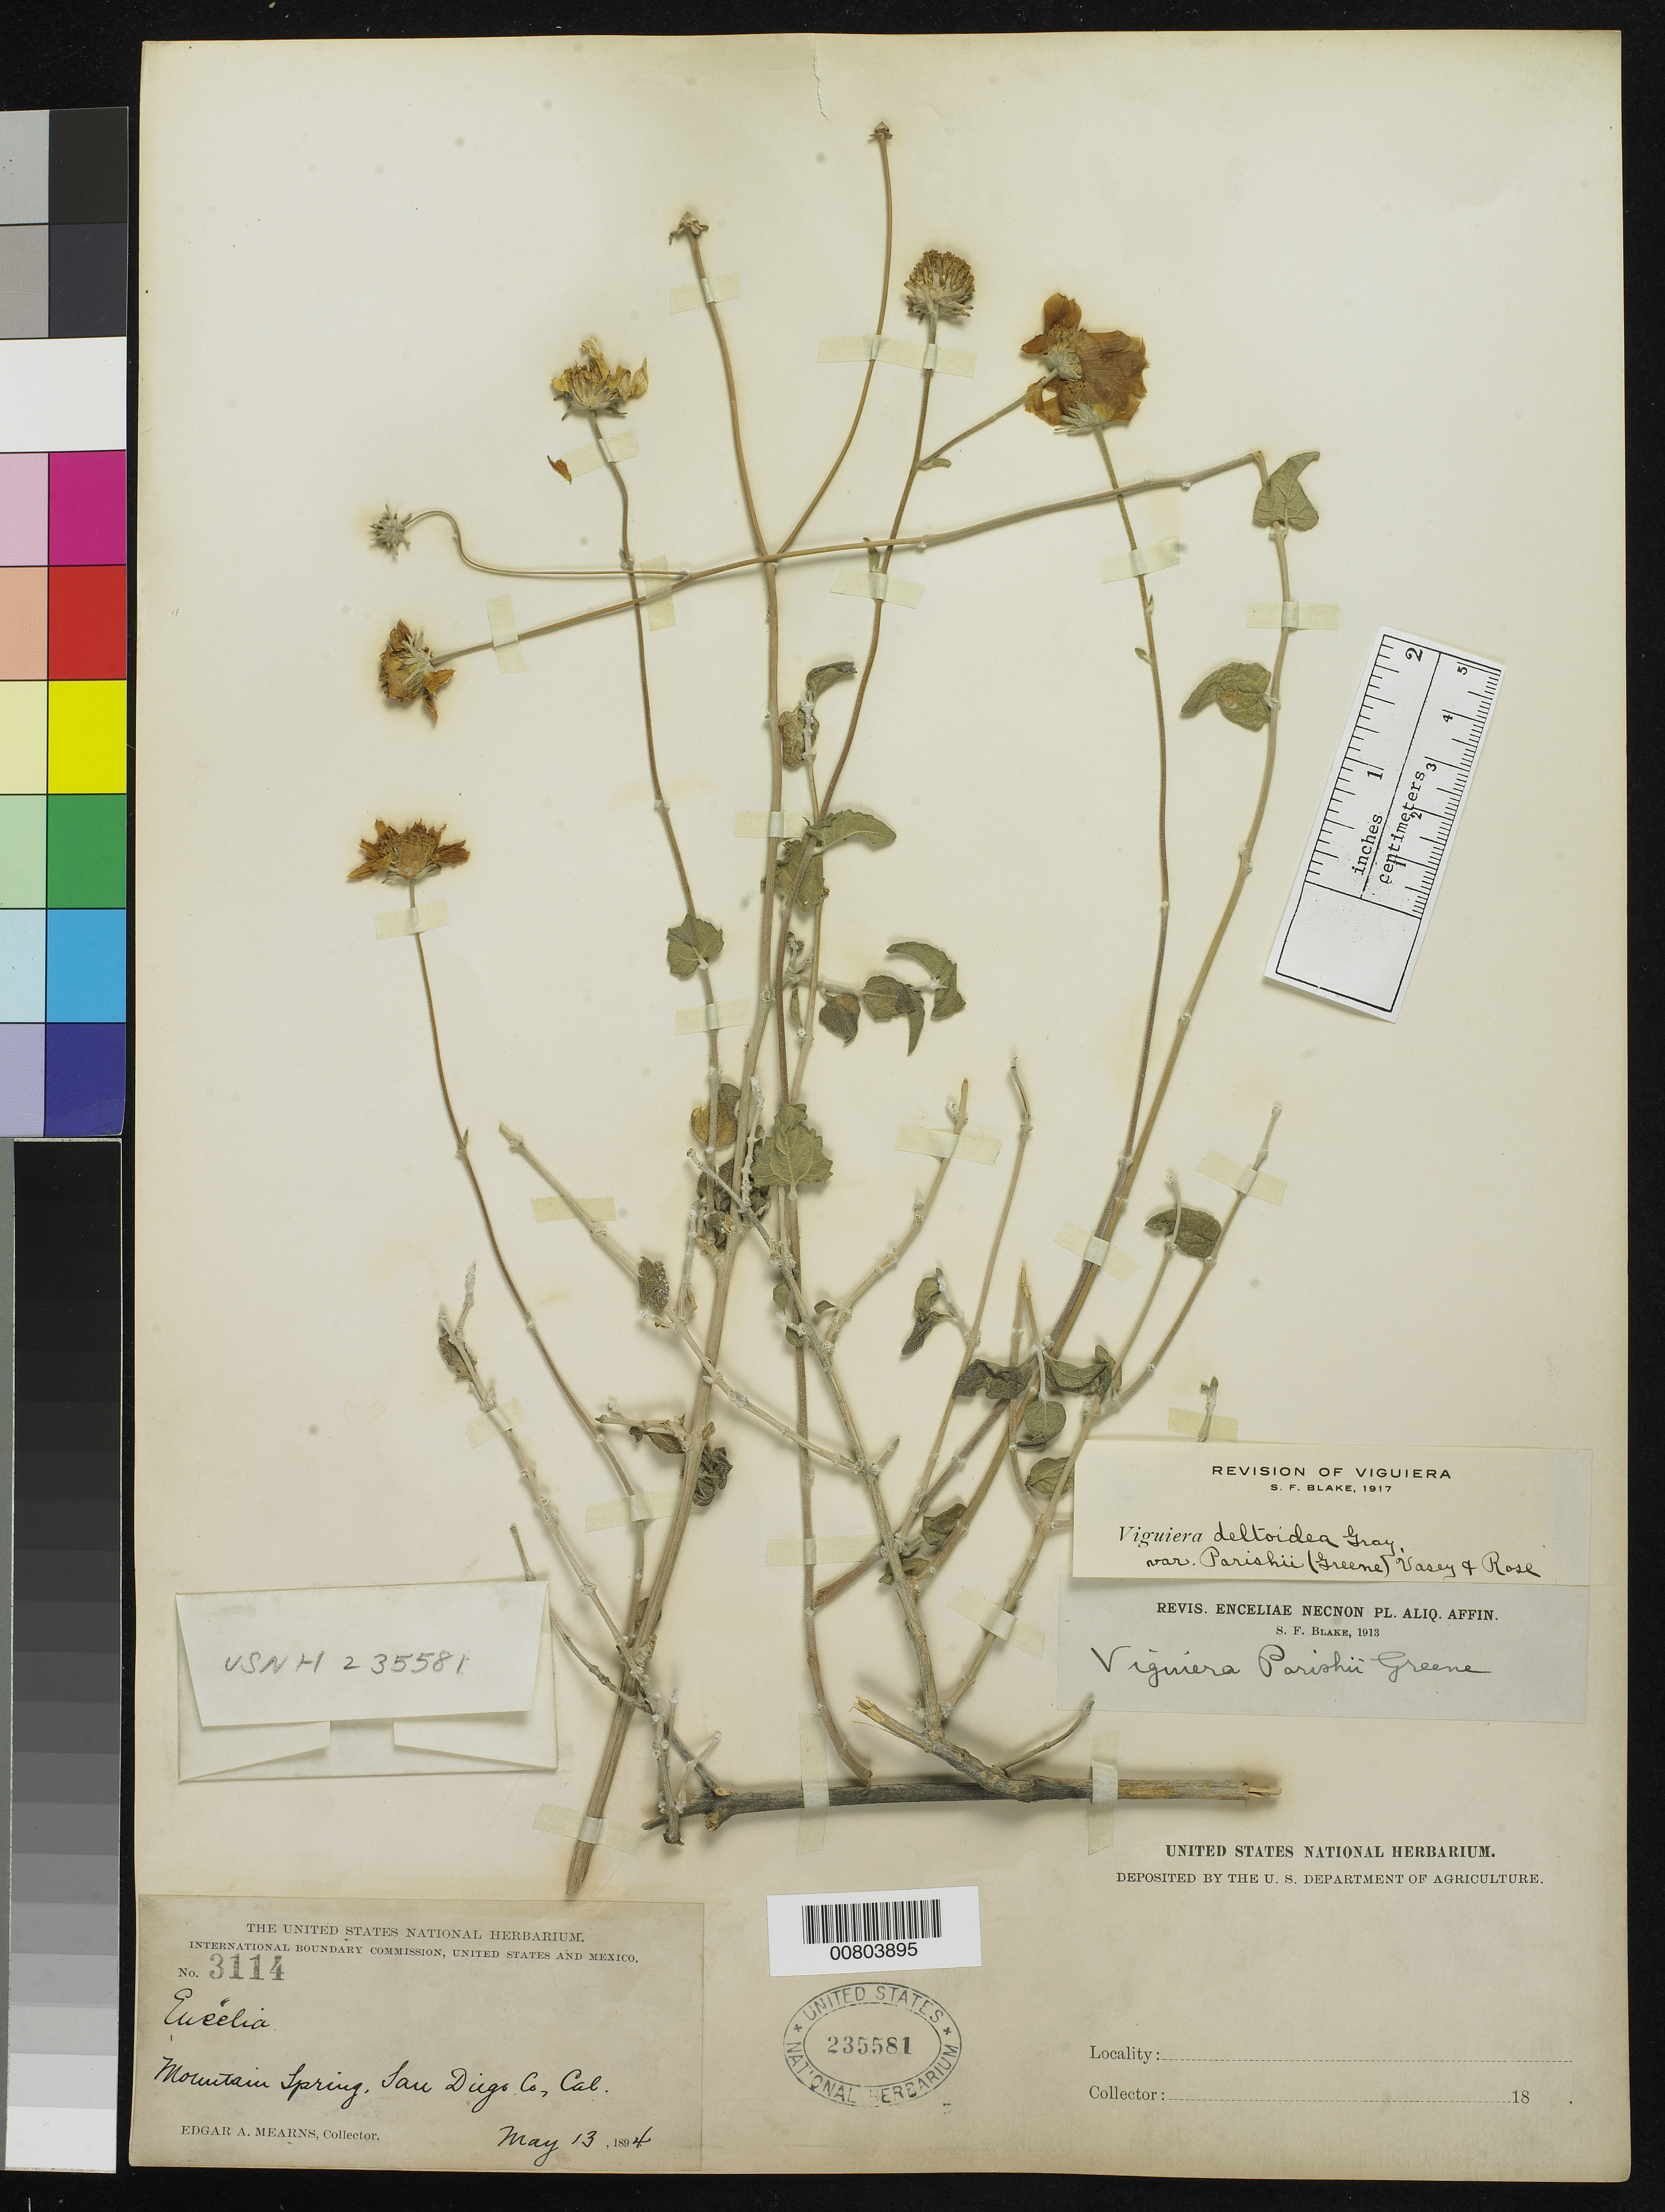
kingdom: Plantae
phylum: Tracheophyta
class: Magnoliopsida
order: Asterales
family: Asteraceae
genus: Viguiera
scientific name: Viguiera deltoidea var. parishii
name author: (Greene) Vasey & Rose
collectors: E. A. Mearns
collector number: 3114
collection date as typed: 13 May 1894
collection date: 1894-05-13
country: United States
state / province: California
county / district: San Diego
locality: Mountain Spring, San Diego County, California.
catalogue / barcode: US 235581